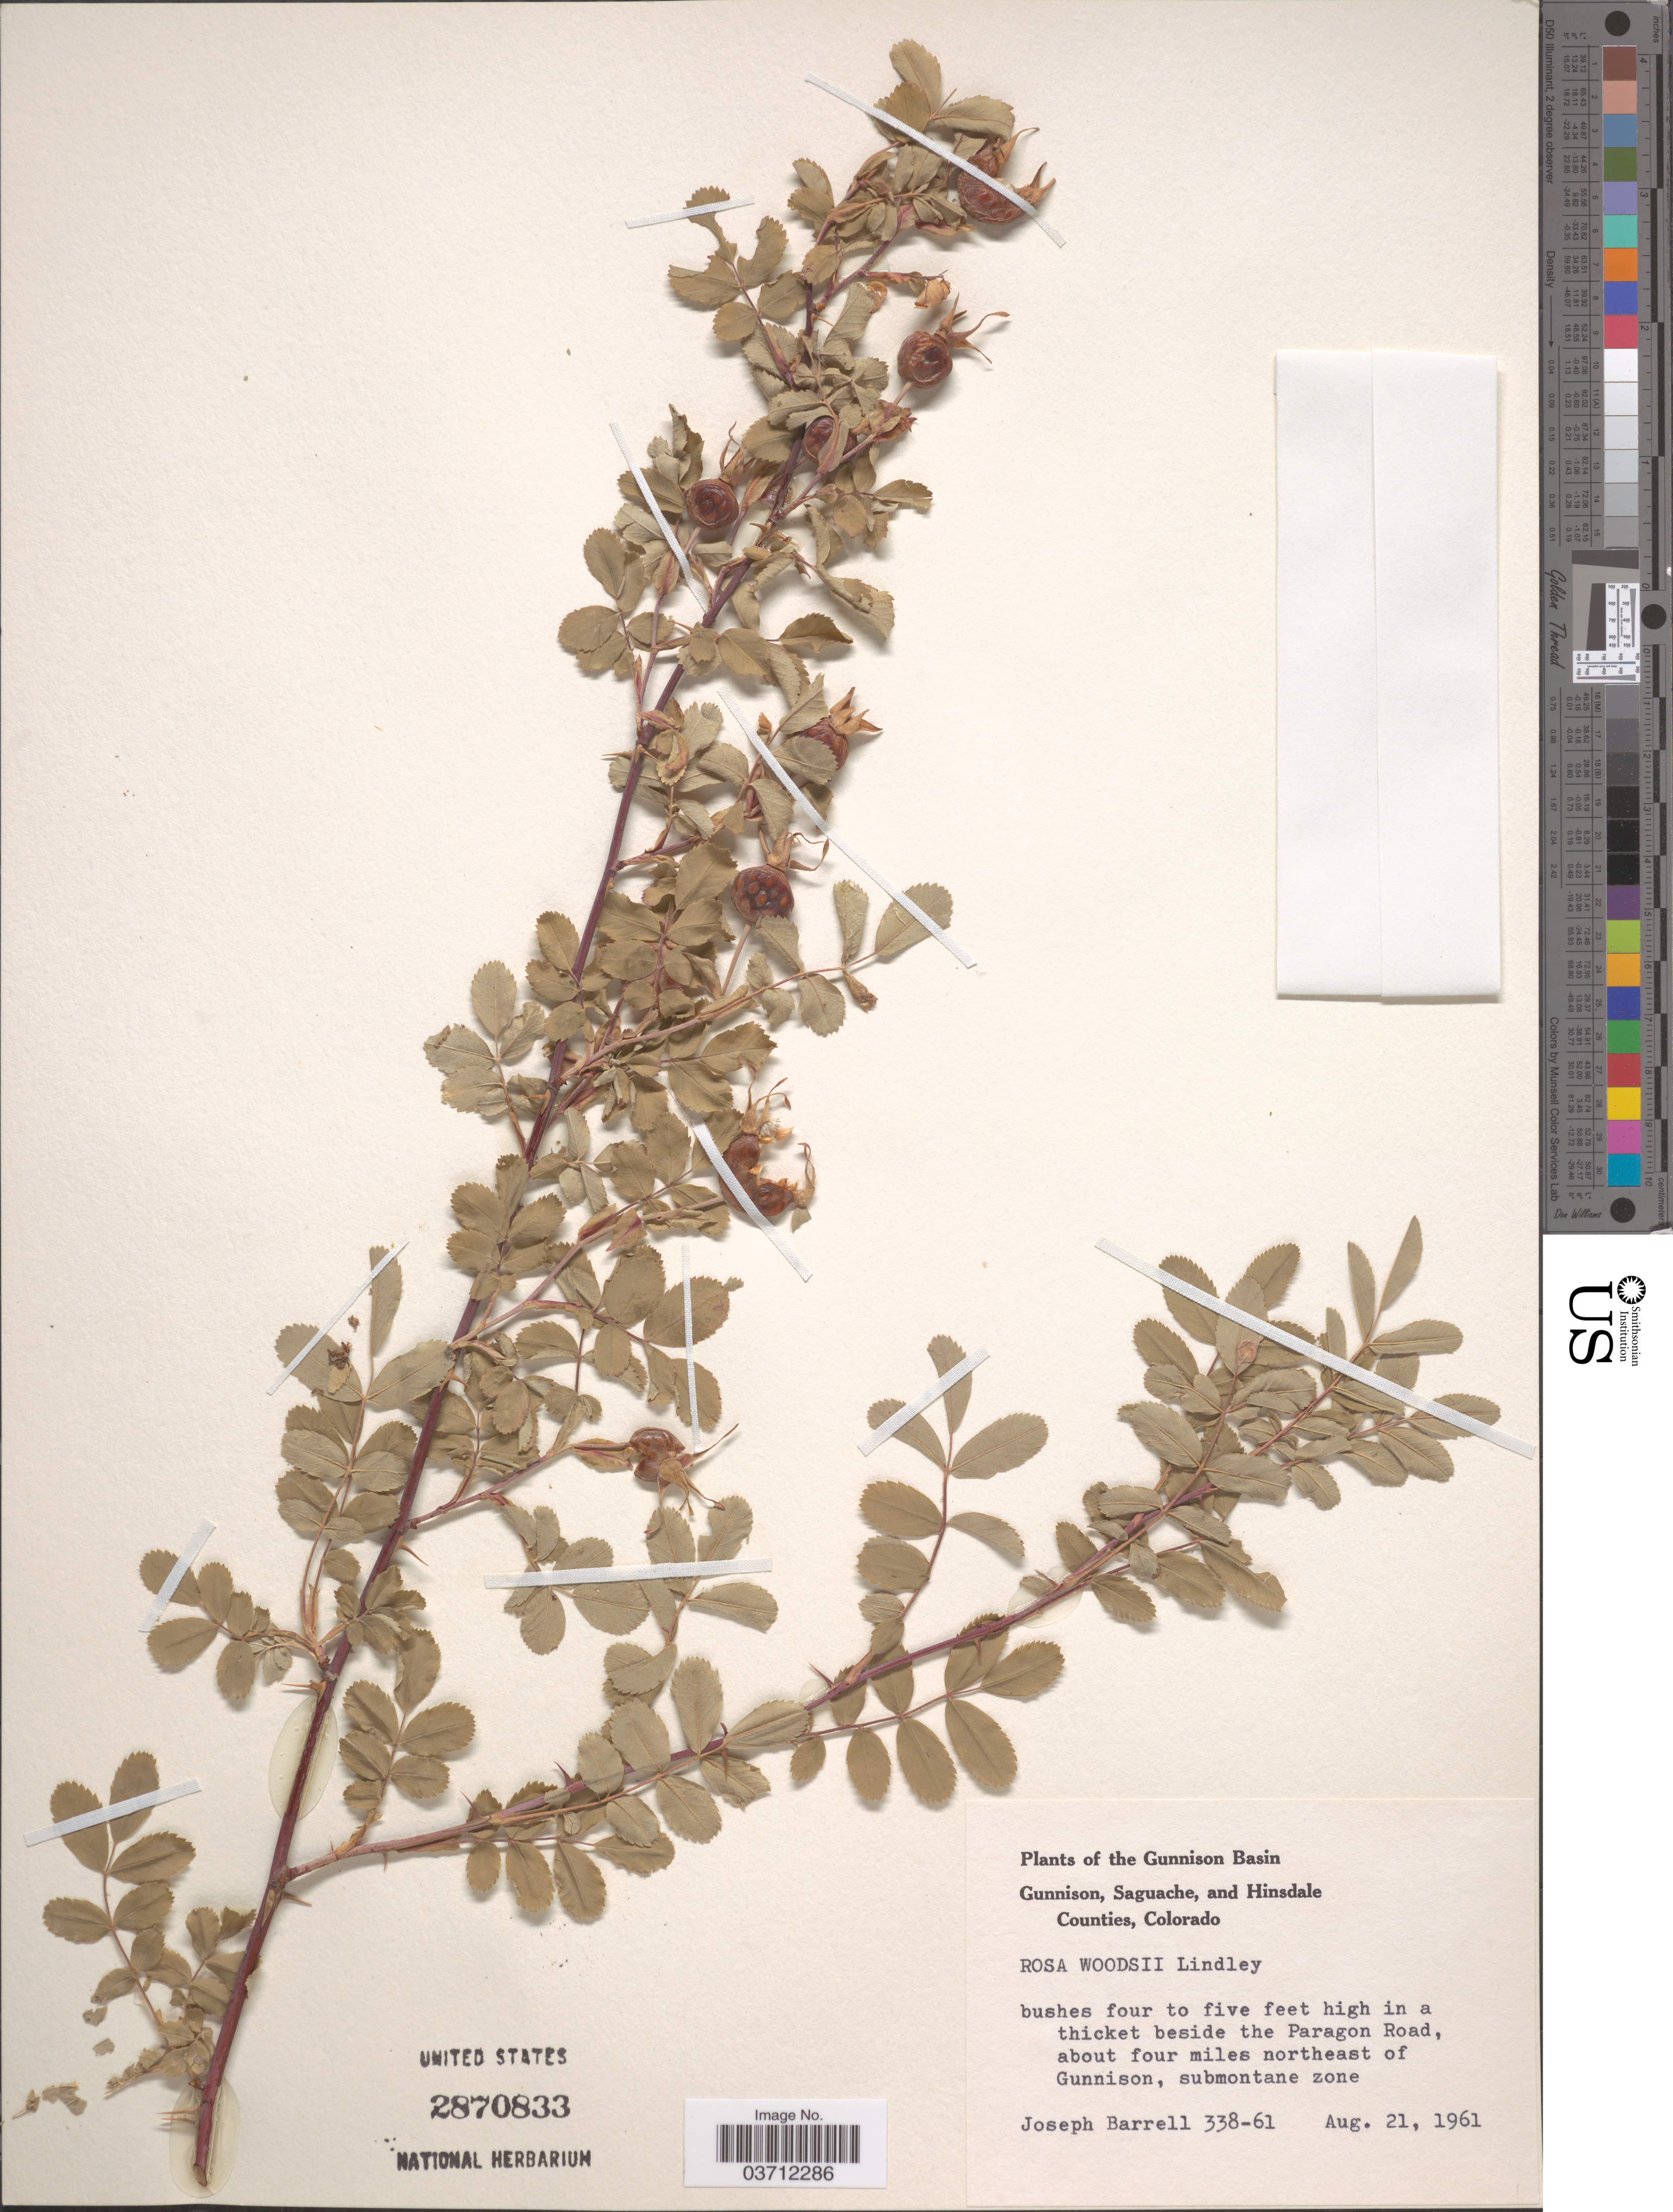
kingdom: Plantae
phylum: Tracheophyta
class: Magnoliopsida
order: Rosales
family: Rosaceae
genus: Rosa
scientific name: Rosa woodsii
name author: Lindl.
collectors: J. Barrell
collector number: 338-61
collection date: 1961-08-21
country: United States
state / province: Colorado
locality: Gunnison Basin. In a thicket beside the Paragon Road, about four miles northeast of Gunnison, submontane zone.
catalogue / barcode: US 2870833